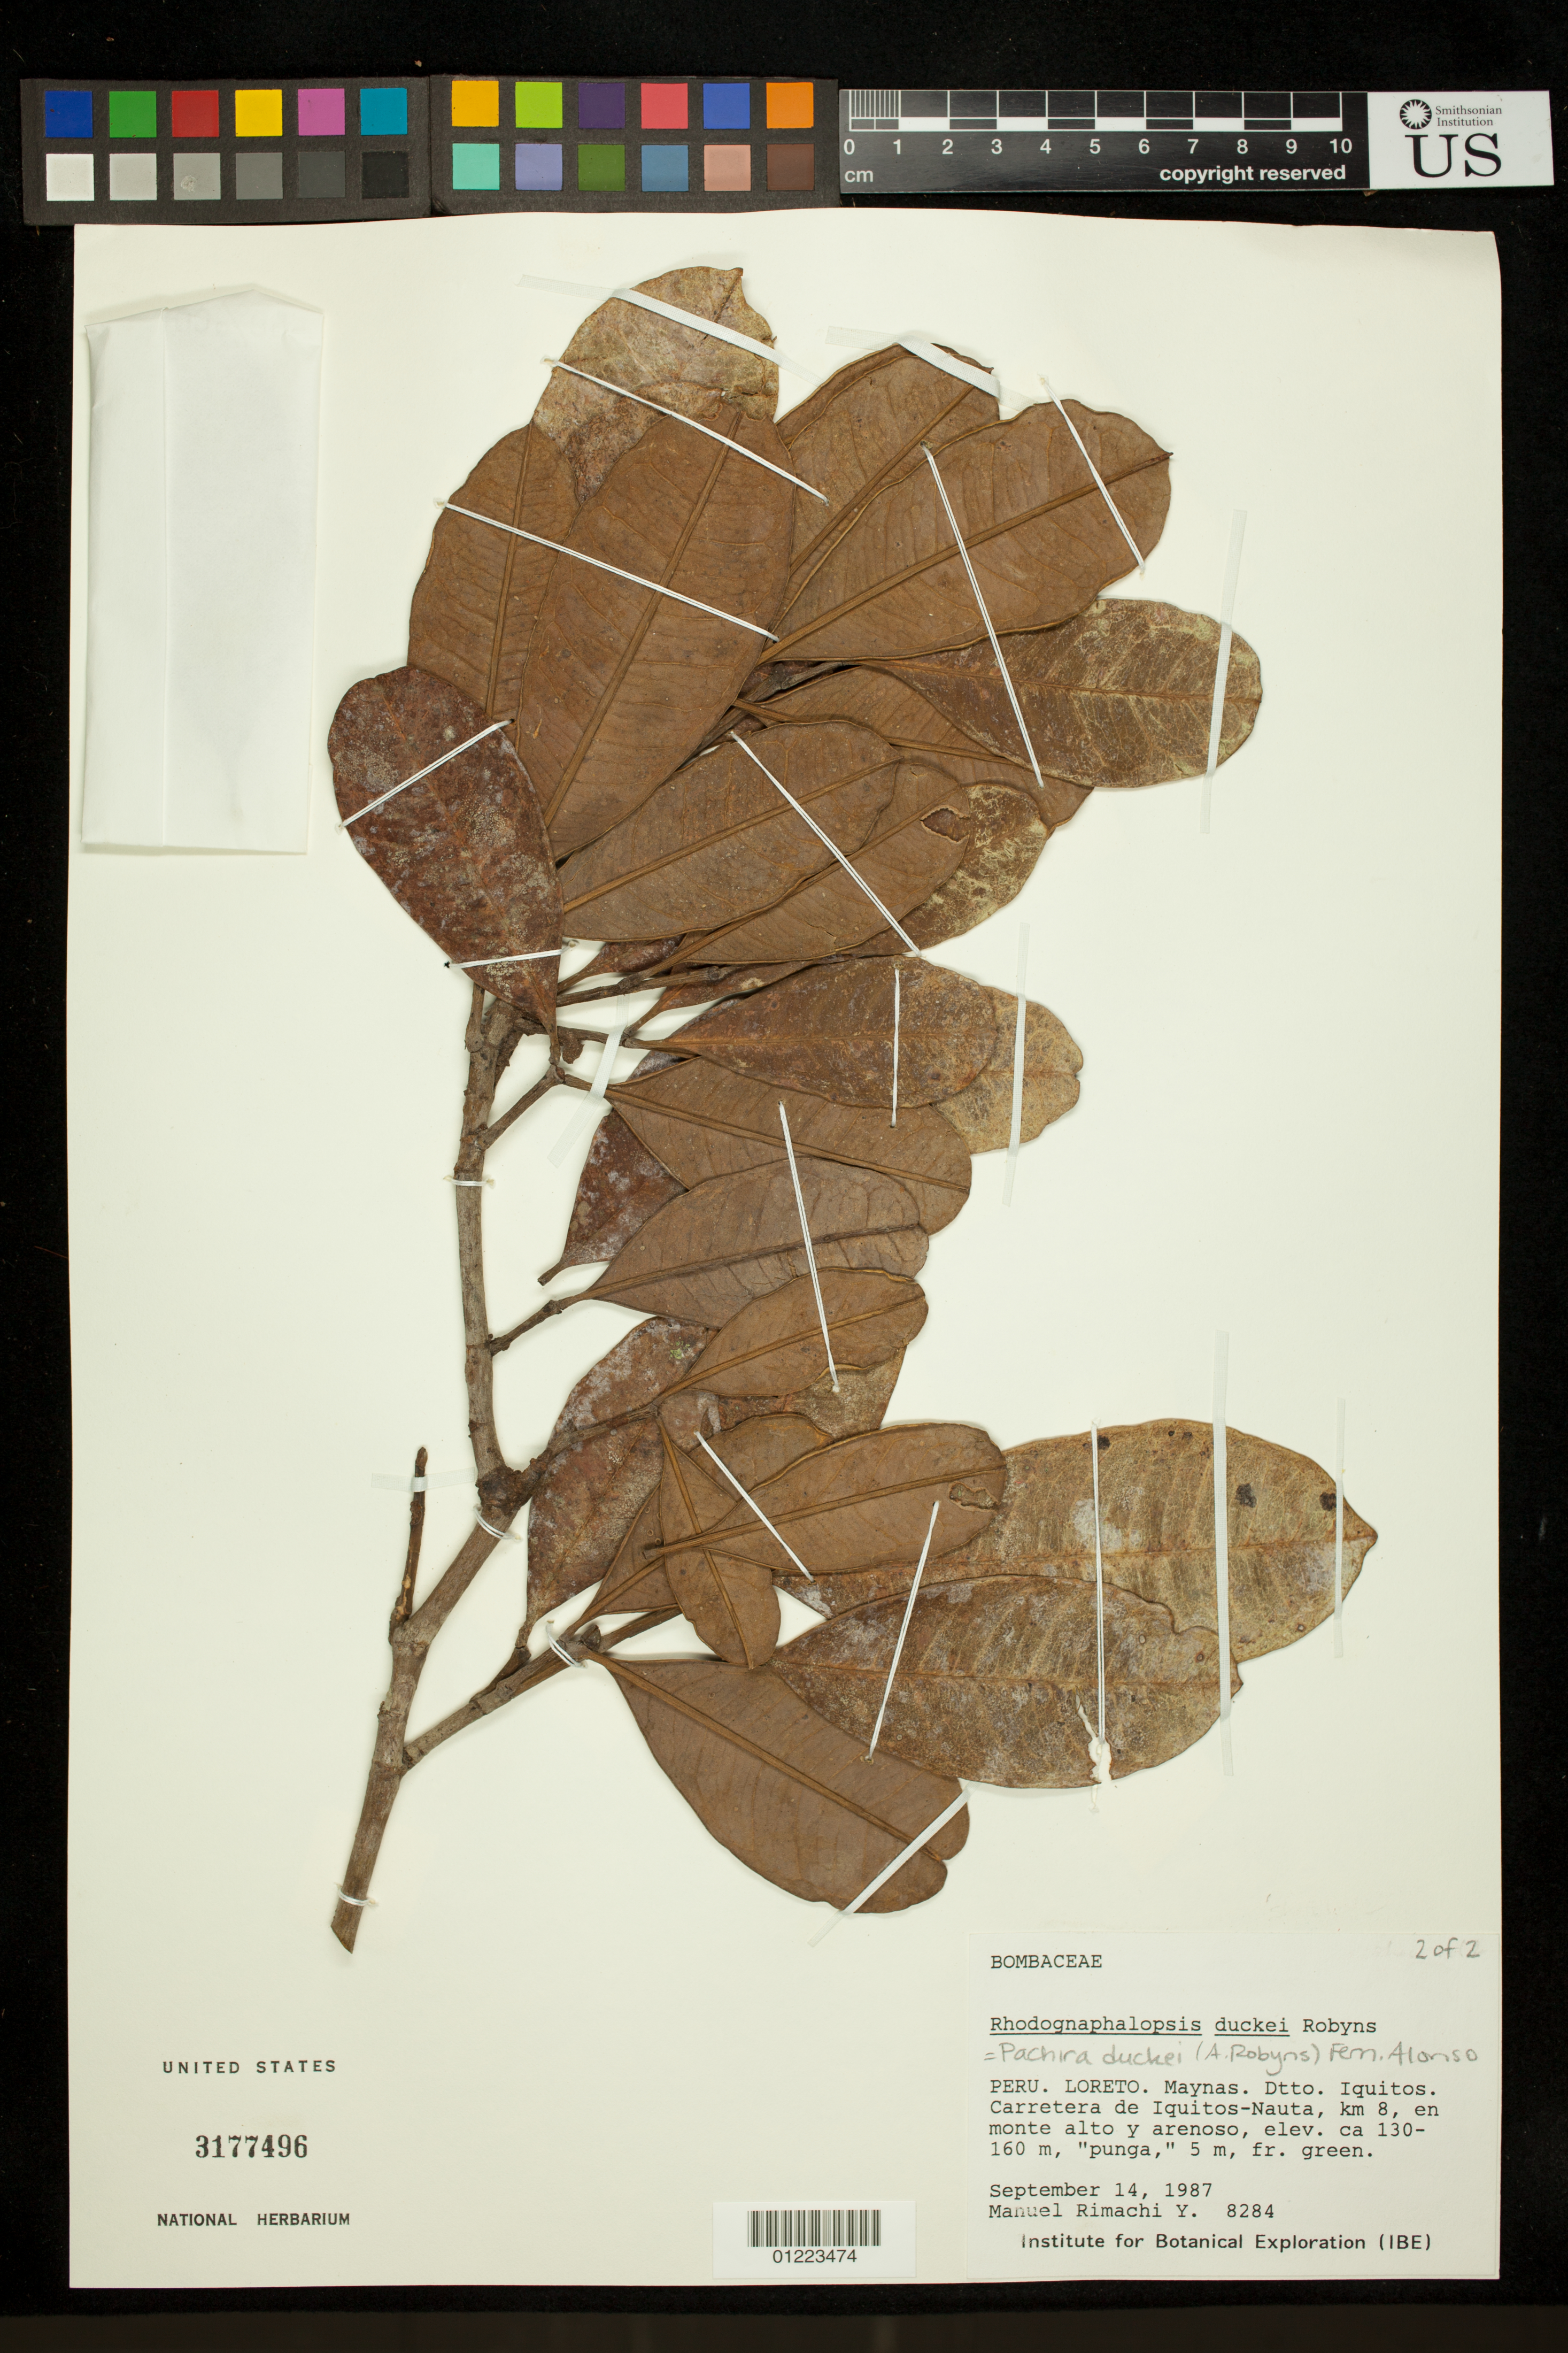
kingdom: Plantae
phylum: Tracheophyta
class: Magnoliopsida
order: Malvales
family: Malvaceae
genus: Pachira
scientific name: Pachira duckei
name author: (A. Robyns) Fern. Alonso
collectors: M. Rimachi Y.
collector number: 8284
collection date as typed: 9/14/1987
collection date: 1987-09-14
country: Peru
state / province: Loreto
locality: Loreto. Maynas. Dtto. Iquitos. Carretera de Iquitos - Nauta, km 8, en monte alto y arenoso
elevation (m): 130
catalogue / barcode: US 3177496